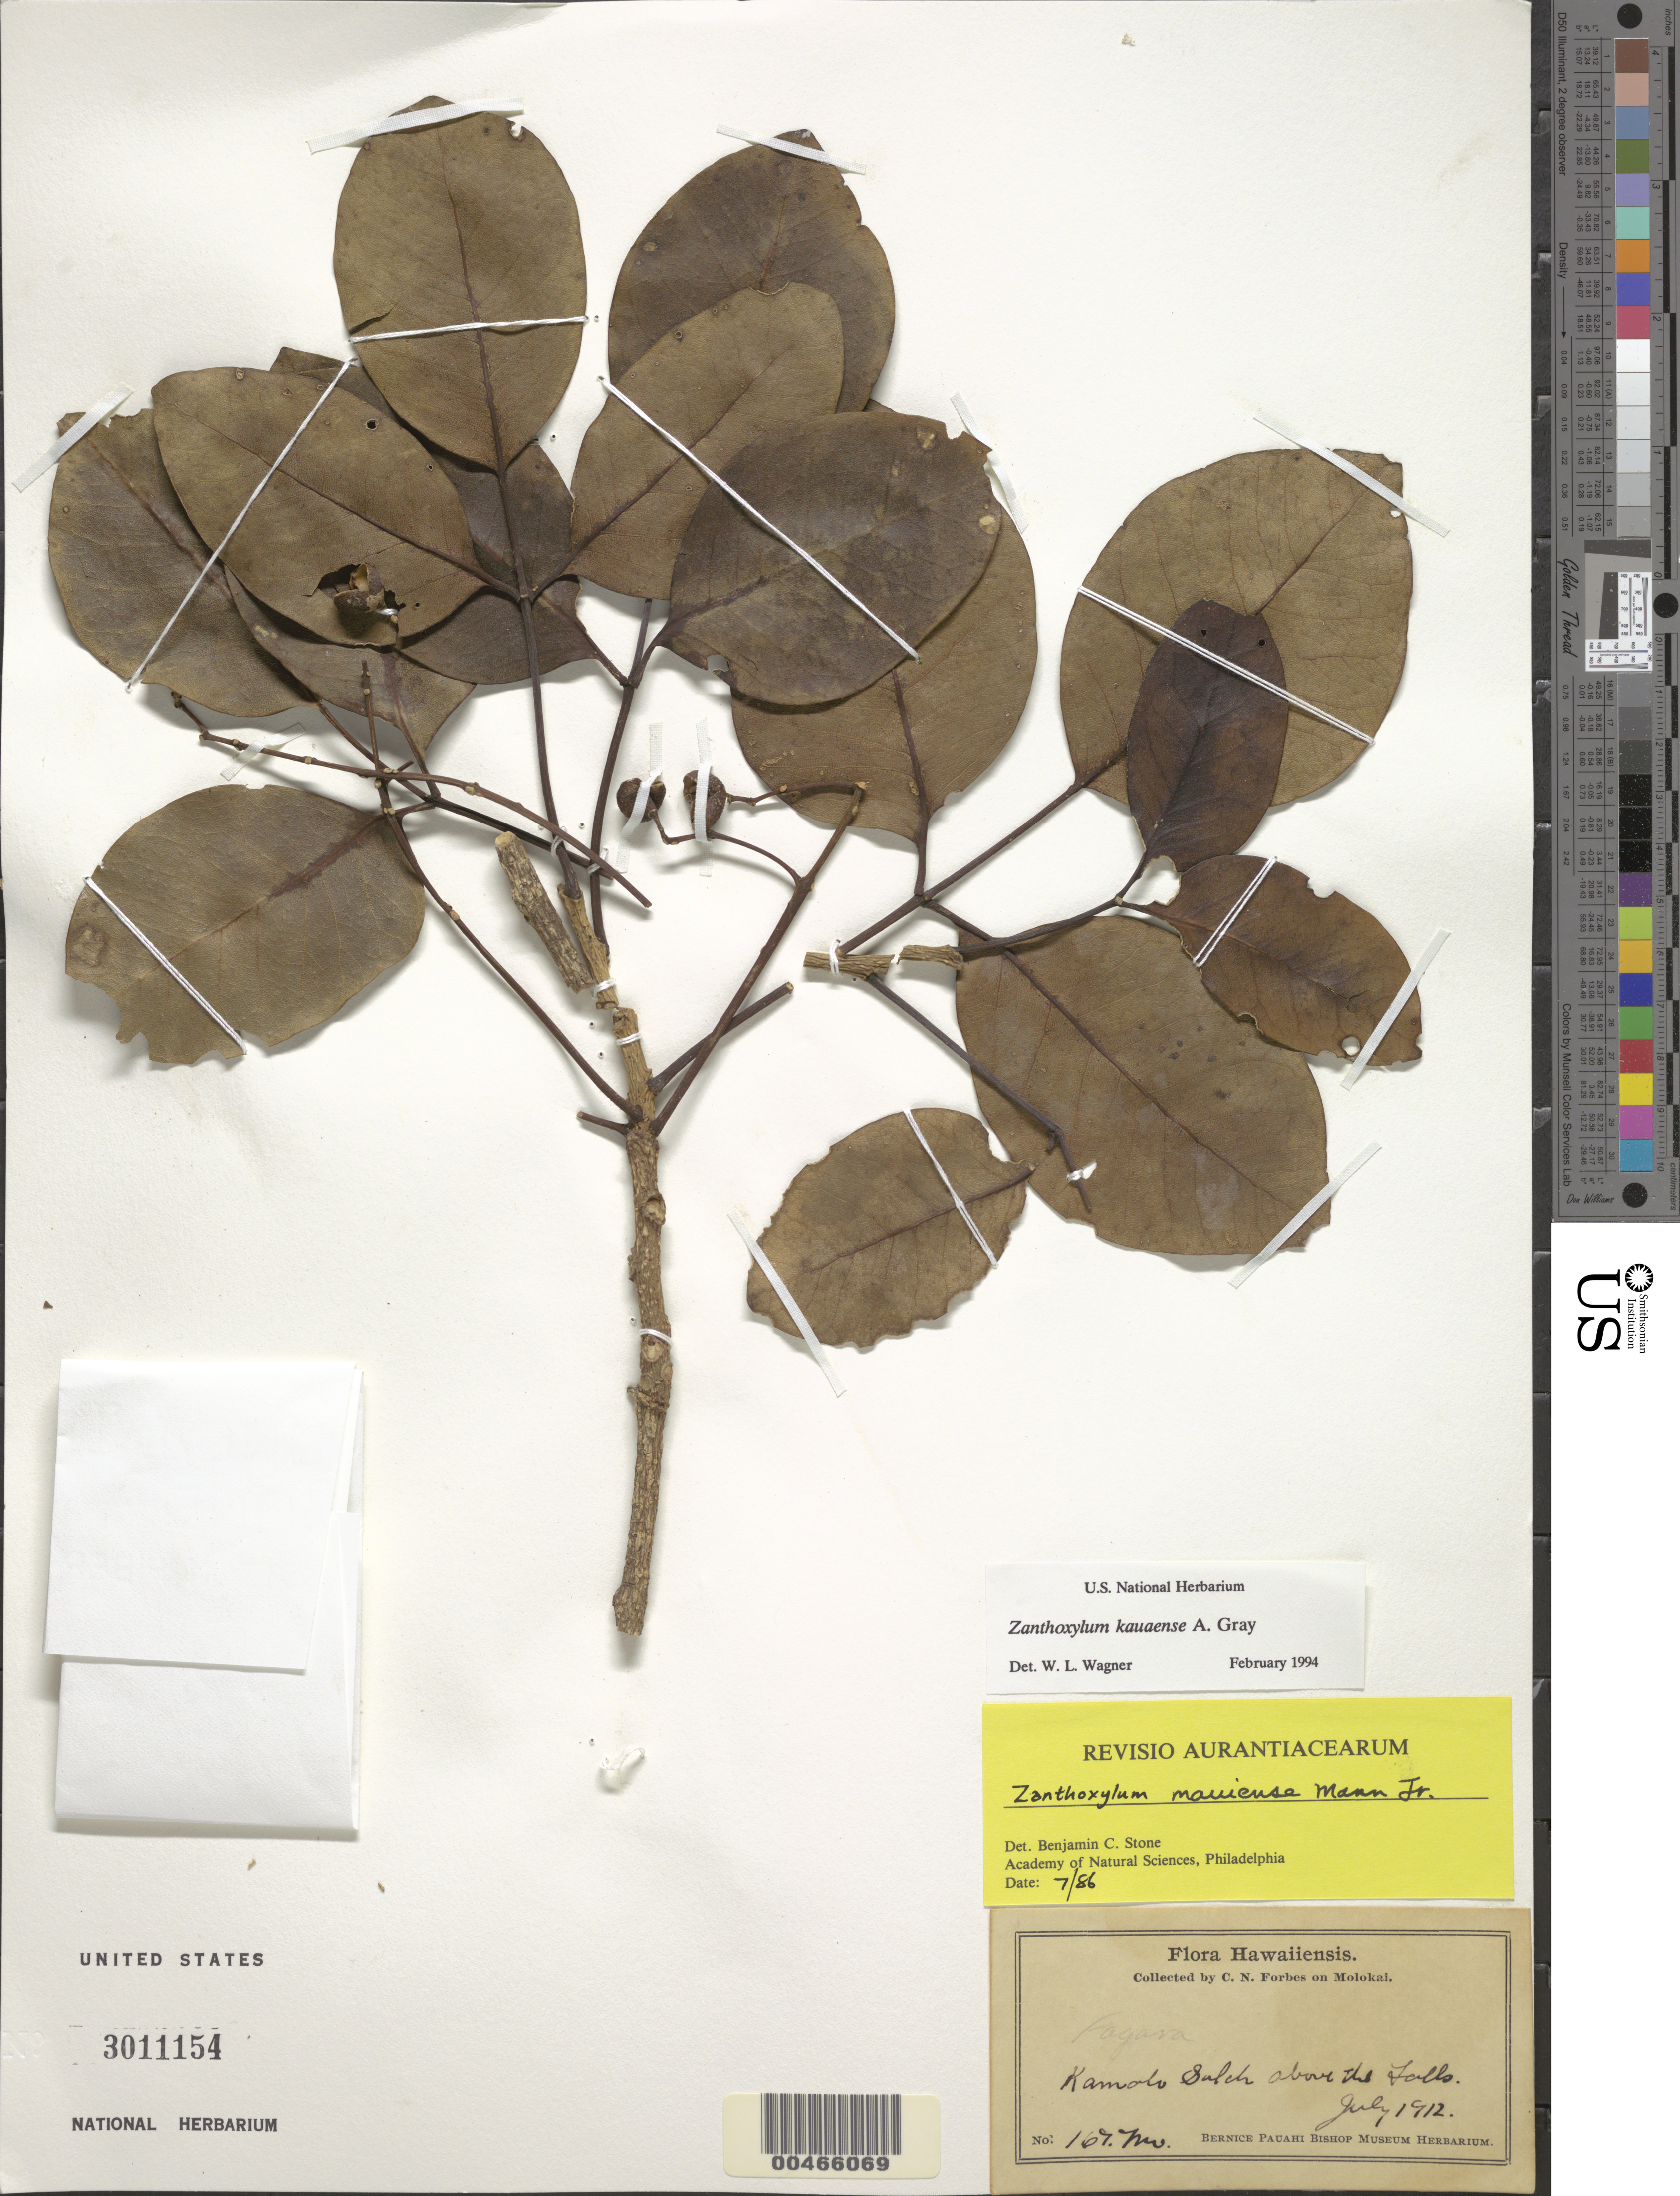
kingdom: Plantae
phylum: Tracheophyta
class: Magnoliopsida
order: Sapindales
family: Rutaceae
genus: Zanthoxylum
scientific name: Zanthoxylum kauaense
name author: A. Gray in Wilkes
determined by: Wagner, W. L., (BOT), Smithsonian Institution - National Museum of Natural History (UNITED STATES)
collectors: C. N. Forbes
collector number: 167.Mo.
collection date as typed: Jul 1912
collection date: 1912-07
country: United States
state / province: Hawaii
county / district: Maui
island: Moloka'i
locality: Kamolo Gulch above the Falls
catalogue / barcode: US 3011154